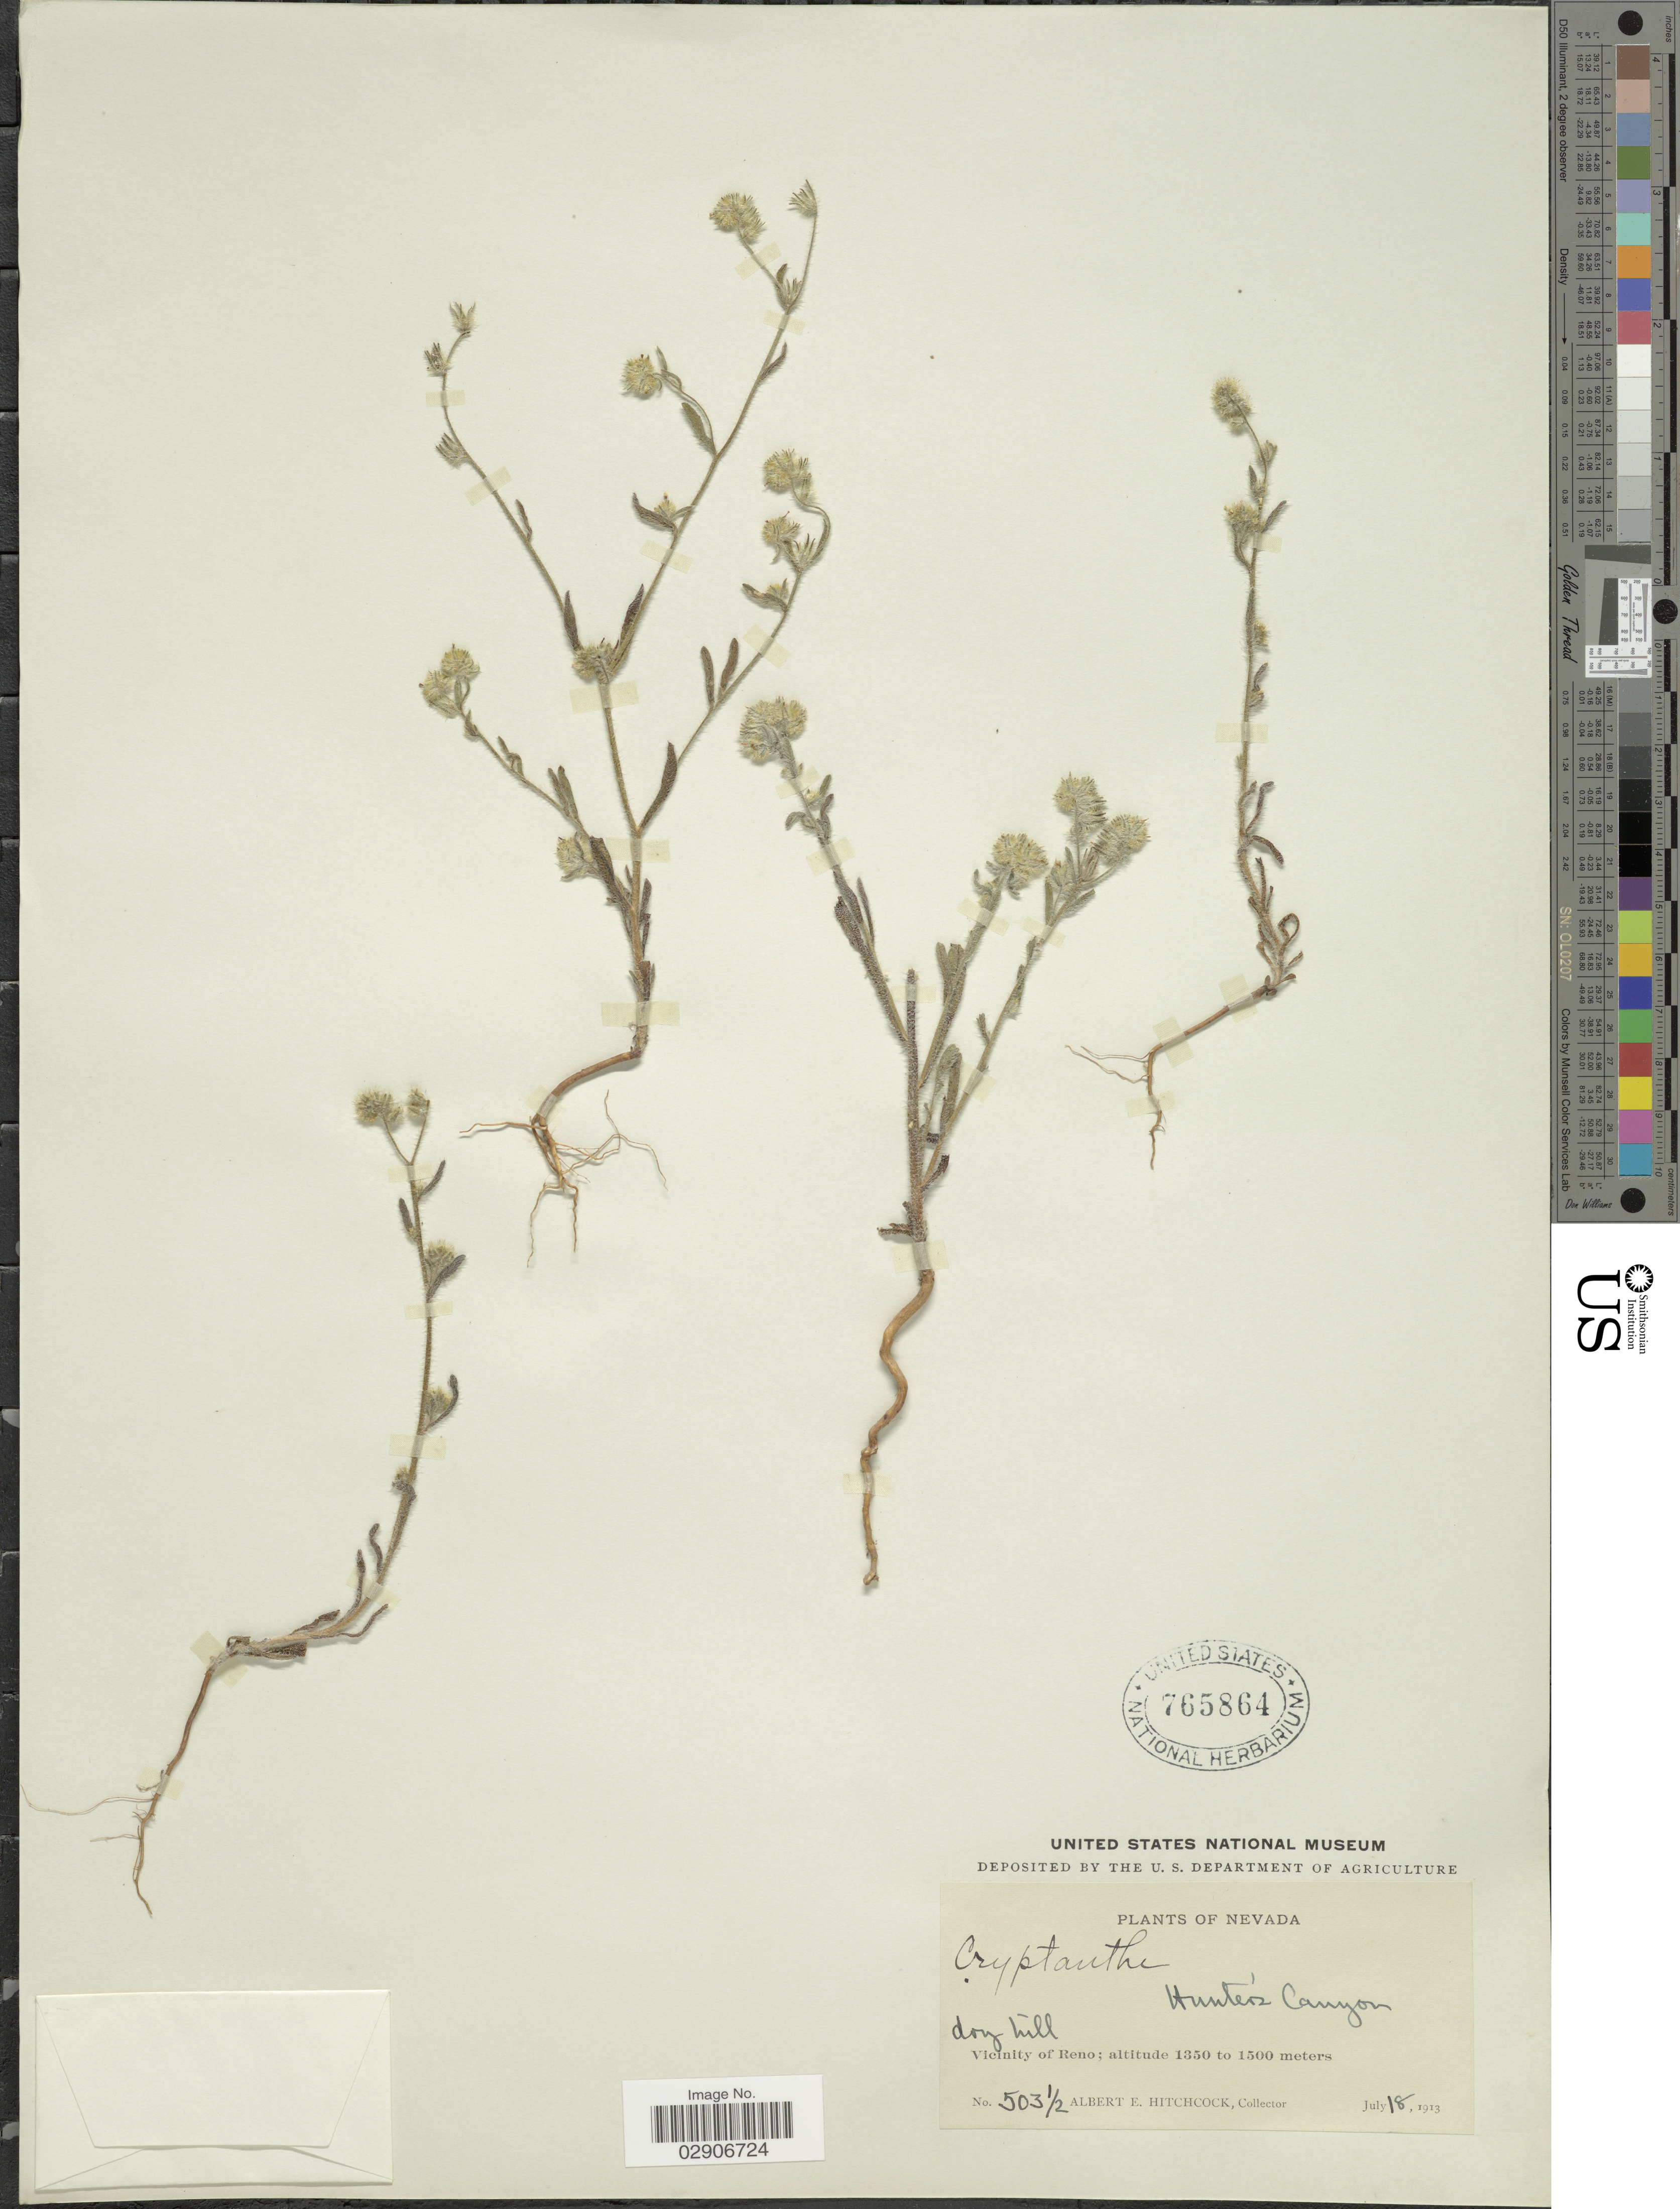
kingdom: Plantae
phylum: Tracheophyta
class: Magnoliopsida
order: Boraginales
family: Boraginaceae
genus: Cryptantha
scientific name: Cryptantha ambigua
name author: (A. Gray) Greene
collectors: A. Hitchcock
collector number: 503 1/2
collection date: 1913-07-18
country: United States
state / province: Nevada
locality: Dry hill. Vicinity of Reno. Nevada.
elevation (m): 1350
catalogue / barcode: US 765864